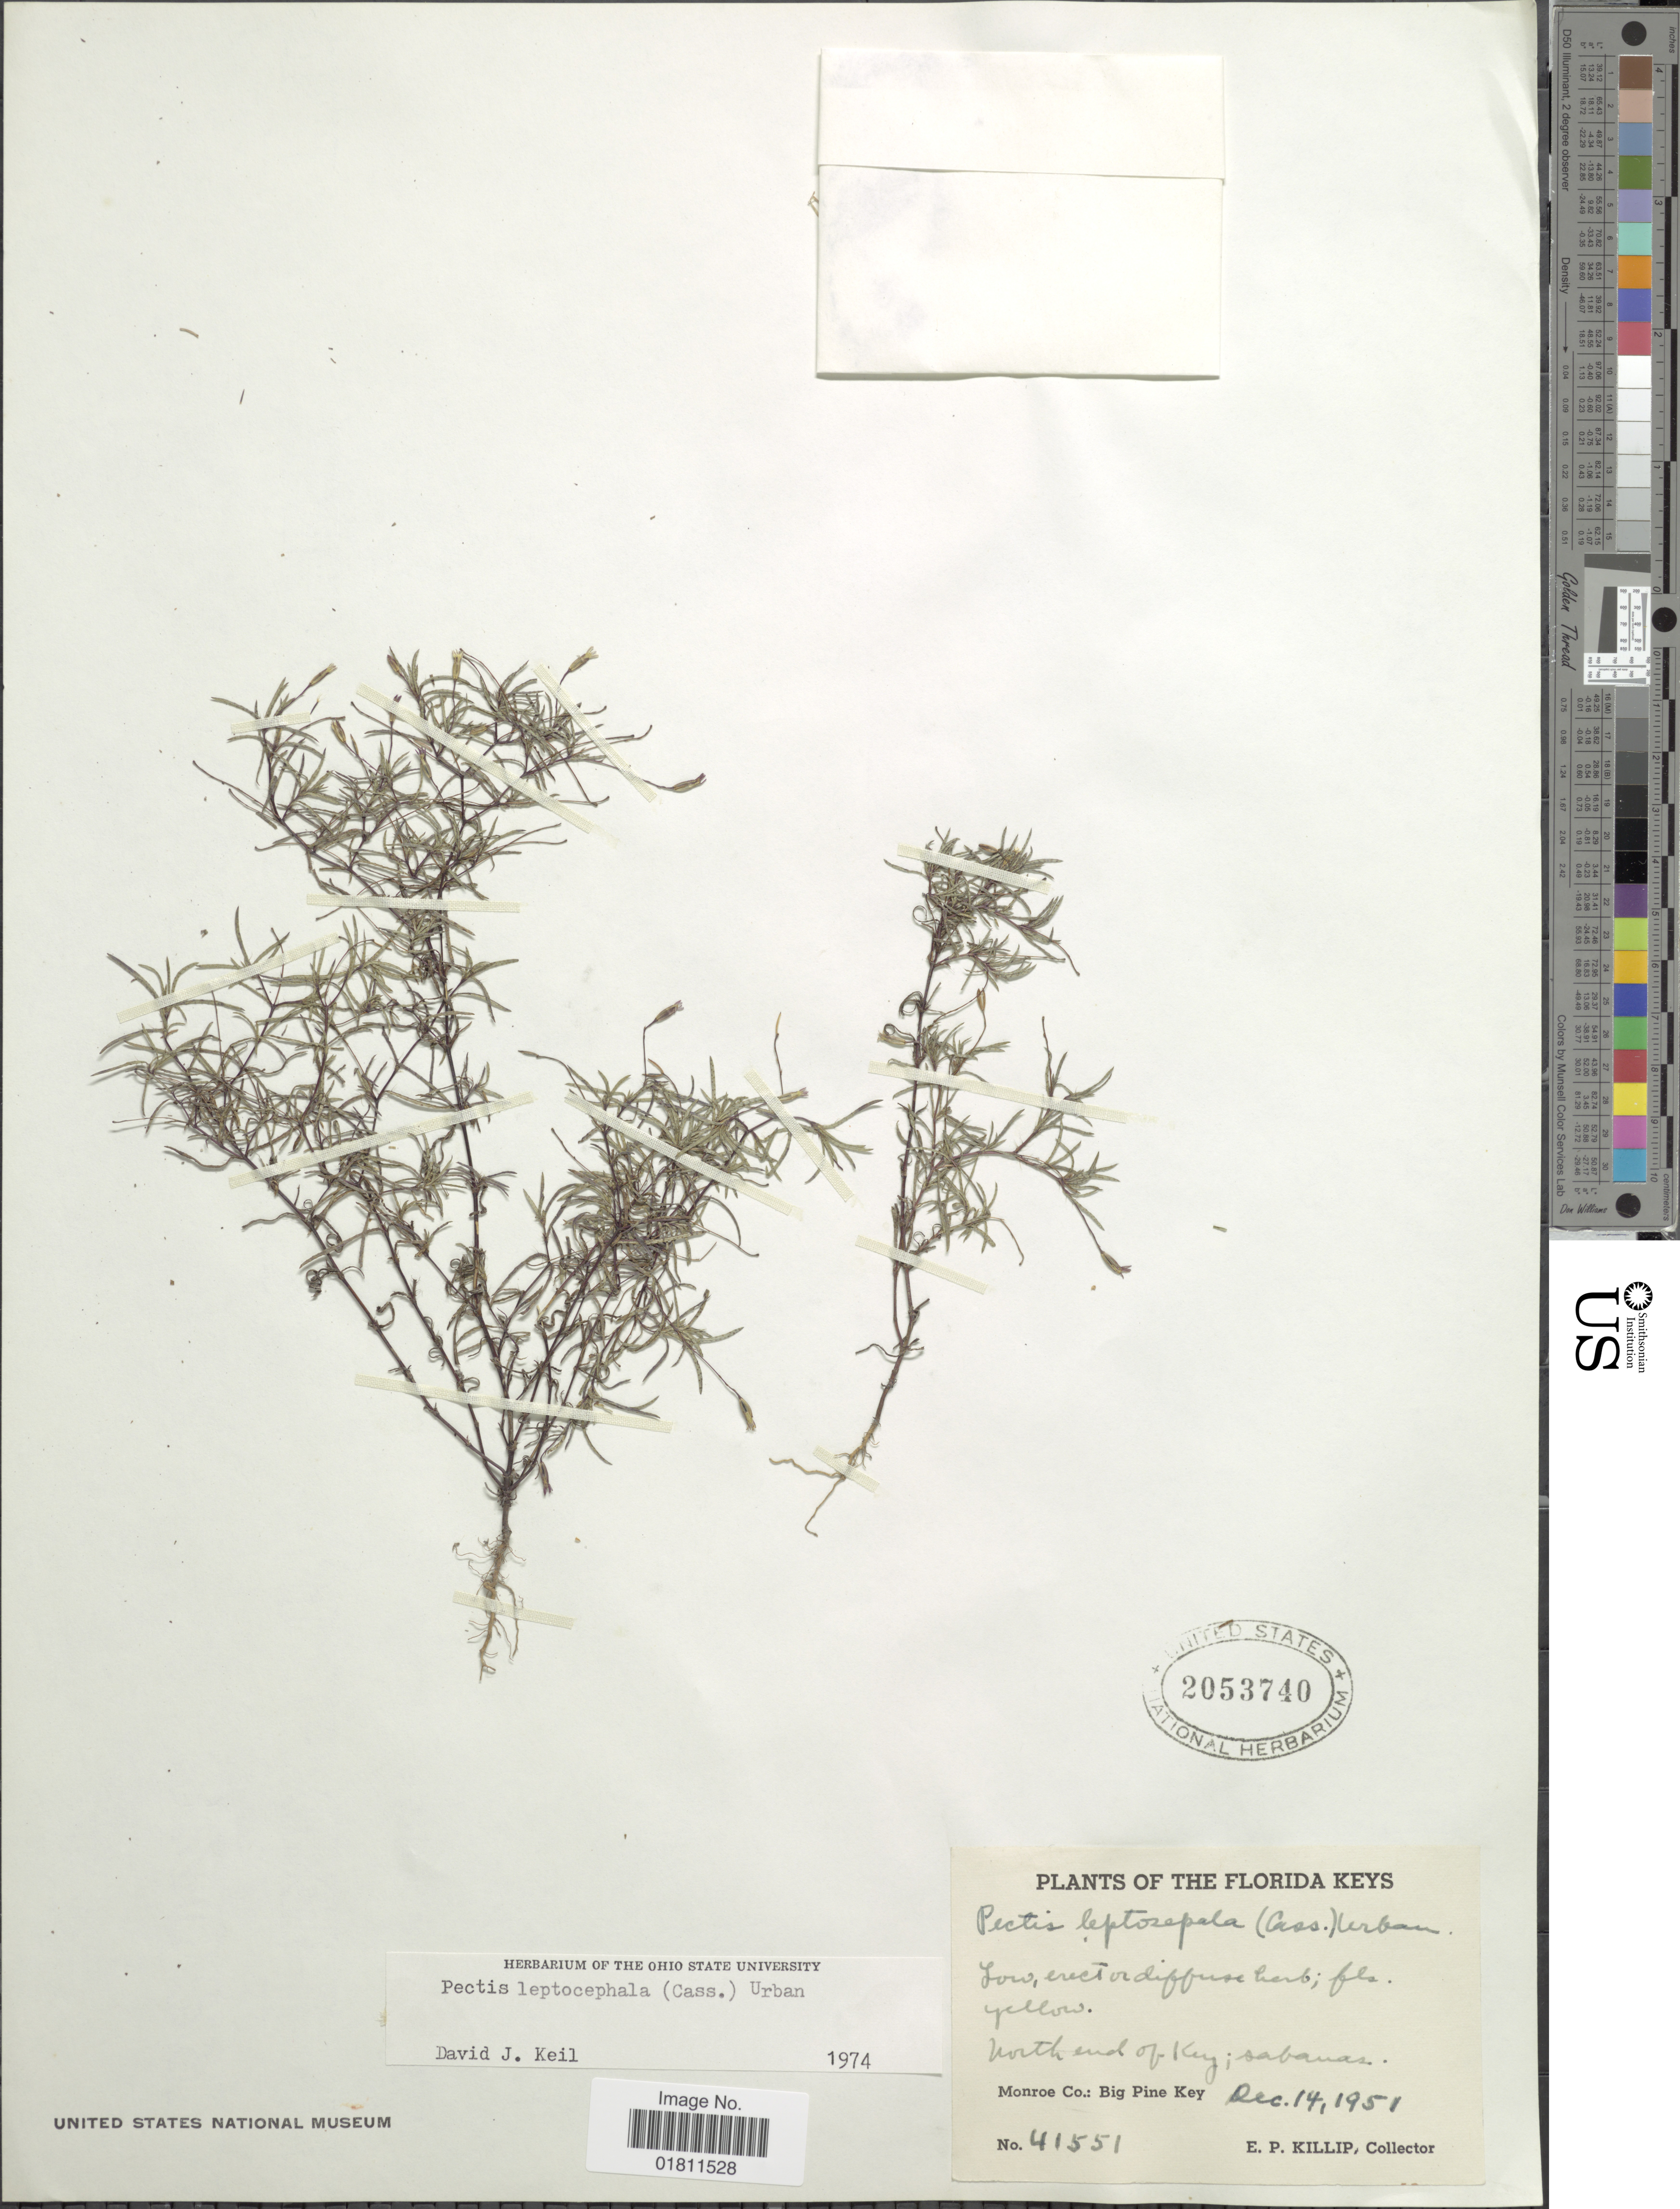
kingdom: Plantae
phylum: Tracheophyta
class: Magnoliopsida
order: Asterales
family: Asteraceae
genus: Pectis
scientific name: Pectis leptocephala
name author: (Cass.) Urb.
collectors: E. P. Killip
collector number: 41551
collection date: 1951-12-14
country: United States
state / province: Florida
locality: The Florida Keys, North end of Key, Sabanas. Monroe Co.: Big Pine Key.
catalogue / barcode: US 2053740